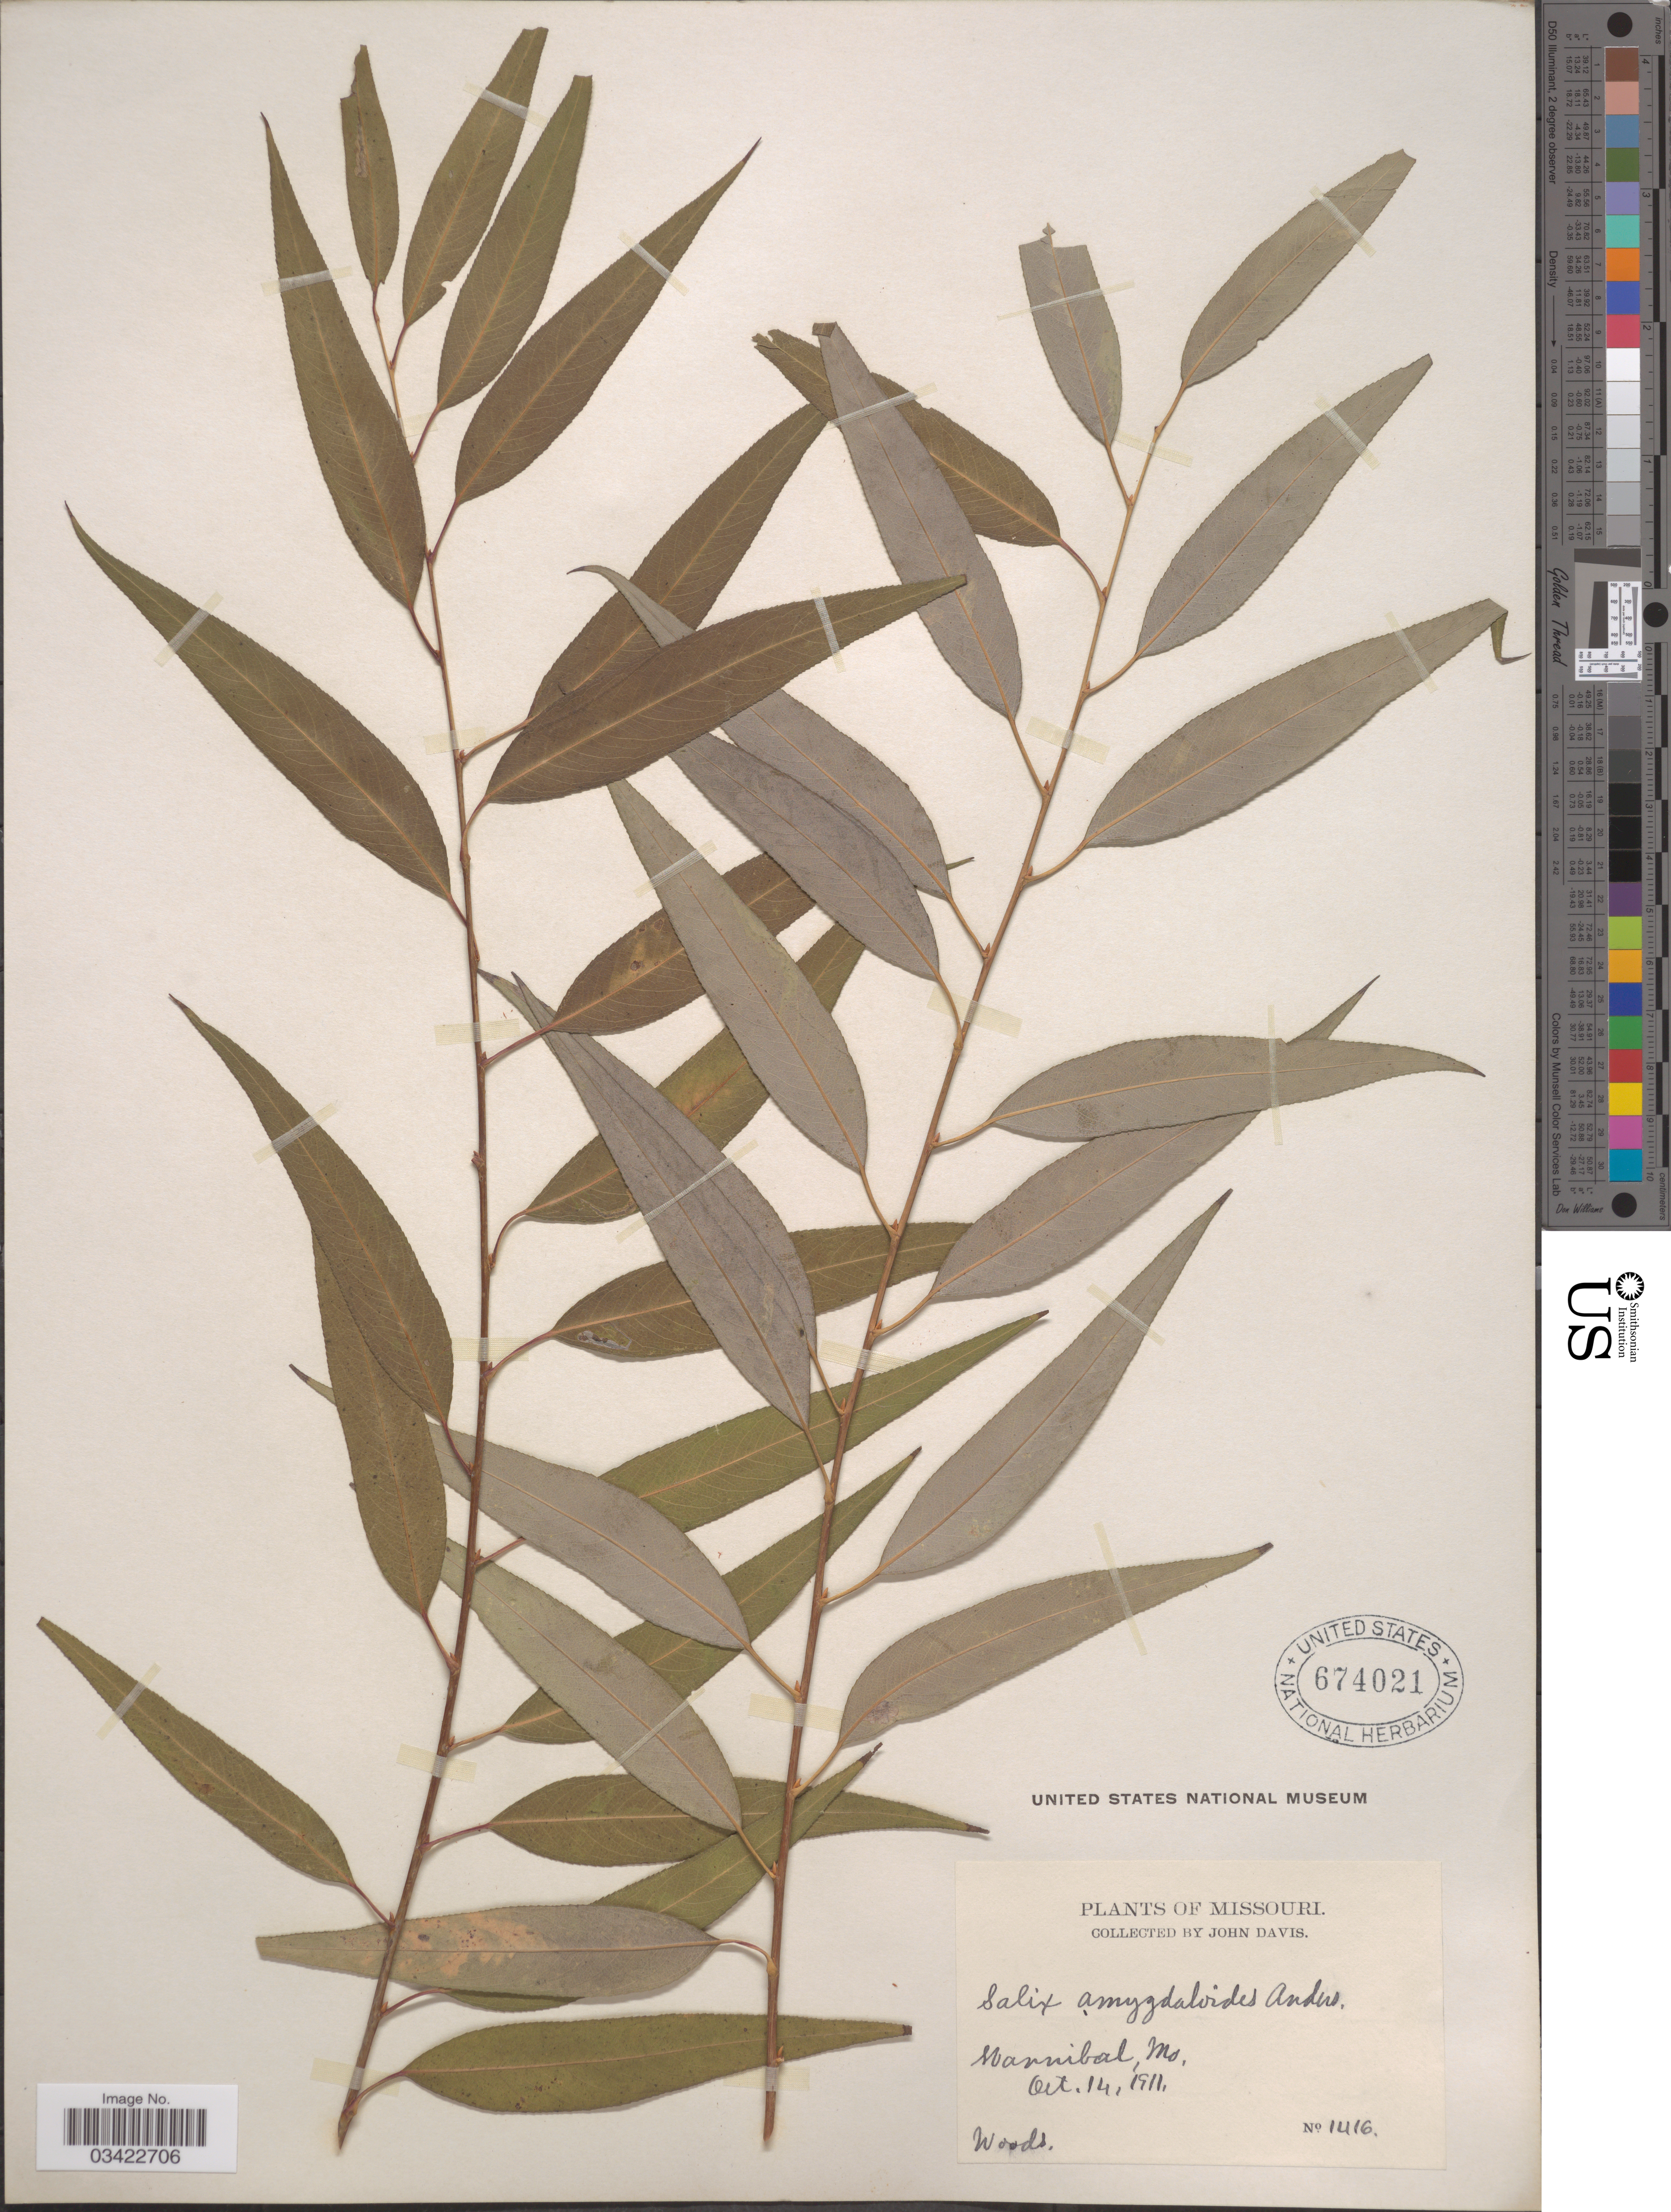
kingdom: Plantae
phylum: Tracheophyta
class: Magnoliopsida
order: Malpighiales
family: Salicaceae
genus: Salix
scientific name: Salix amygdaloides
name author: Andersson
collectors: J. Davis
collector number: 1416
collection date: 1911-10-14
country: United States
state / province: Missouri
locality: Hannibal.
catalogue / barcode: US 674021